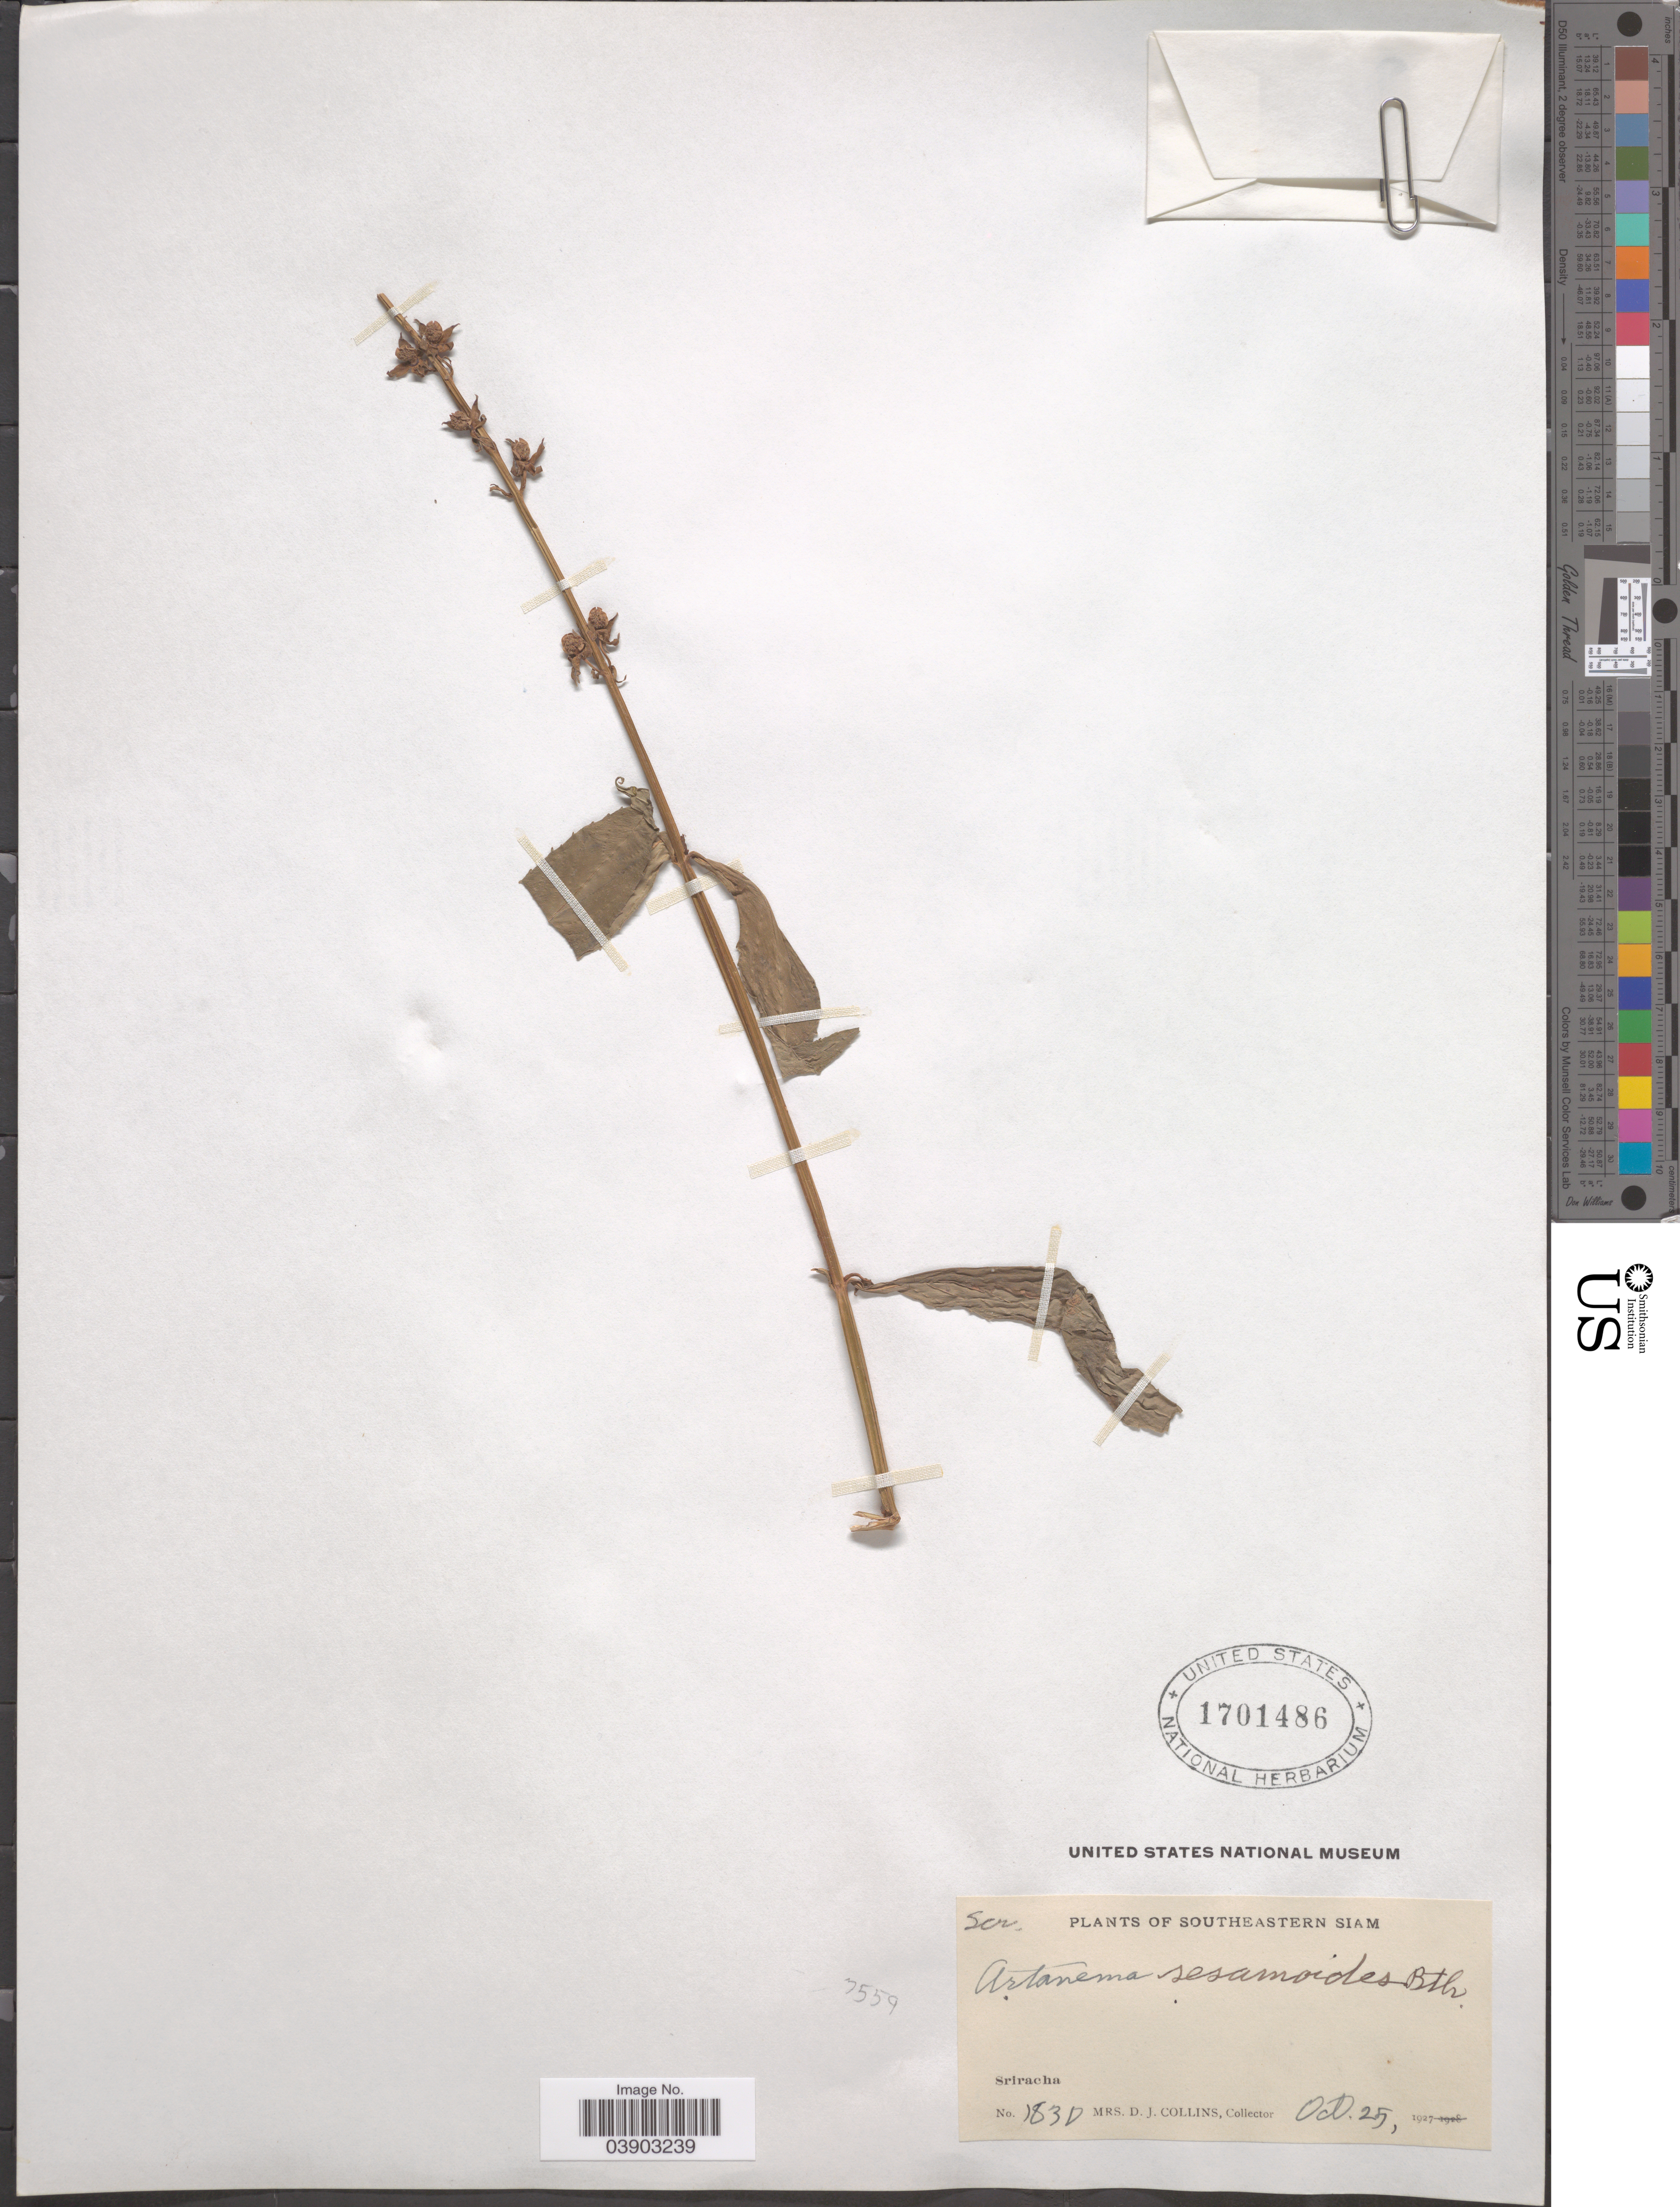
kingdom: Plantae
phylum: Tracheophyta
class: Magnoliopsida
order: Lamiales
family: Linderniaceae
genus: Artanema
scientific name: Artanema longifolium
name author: (L.) Vatke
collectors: Mrs. D. J. Collins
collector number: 183D*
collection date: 1927-10-25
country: Thailand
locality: Southeastern Siam. Sriracha.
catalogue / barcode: US 1701486